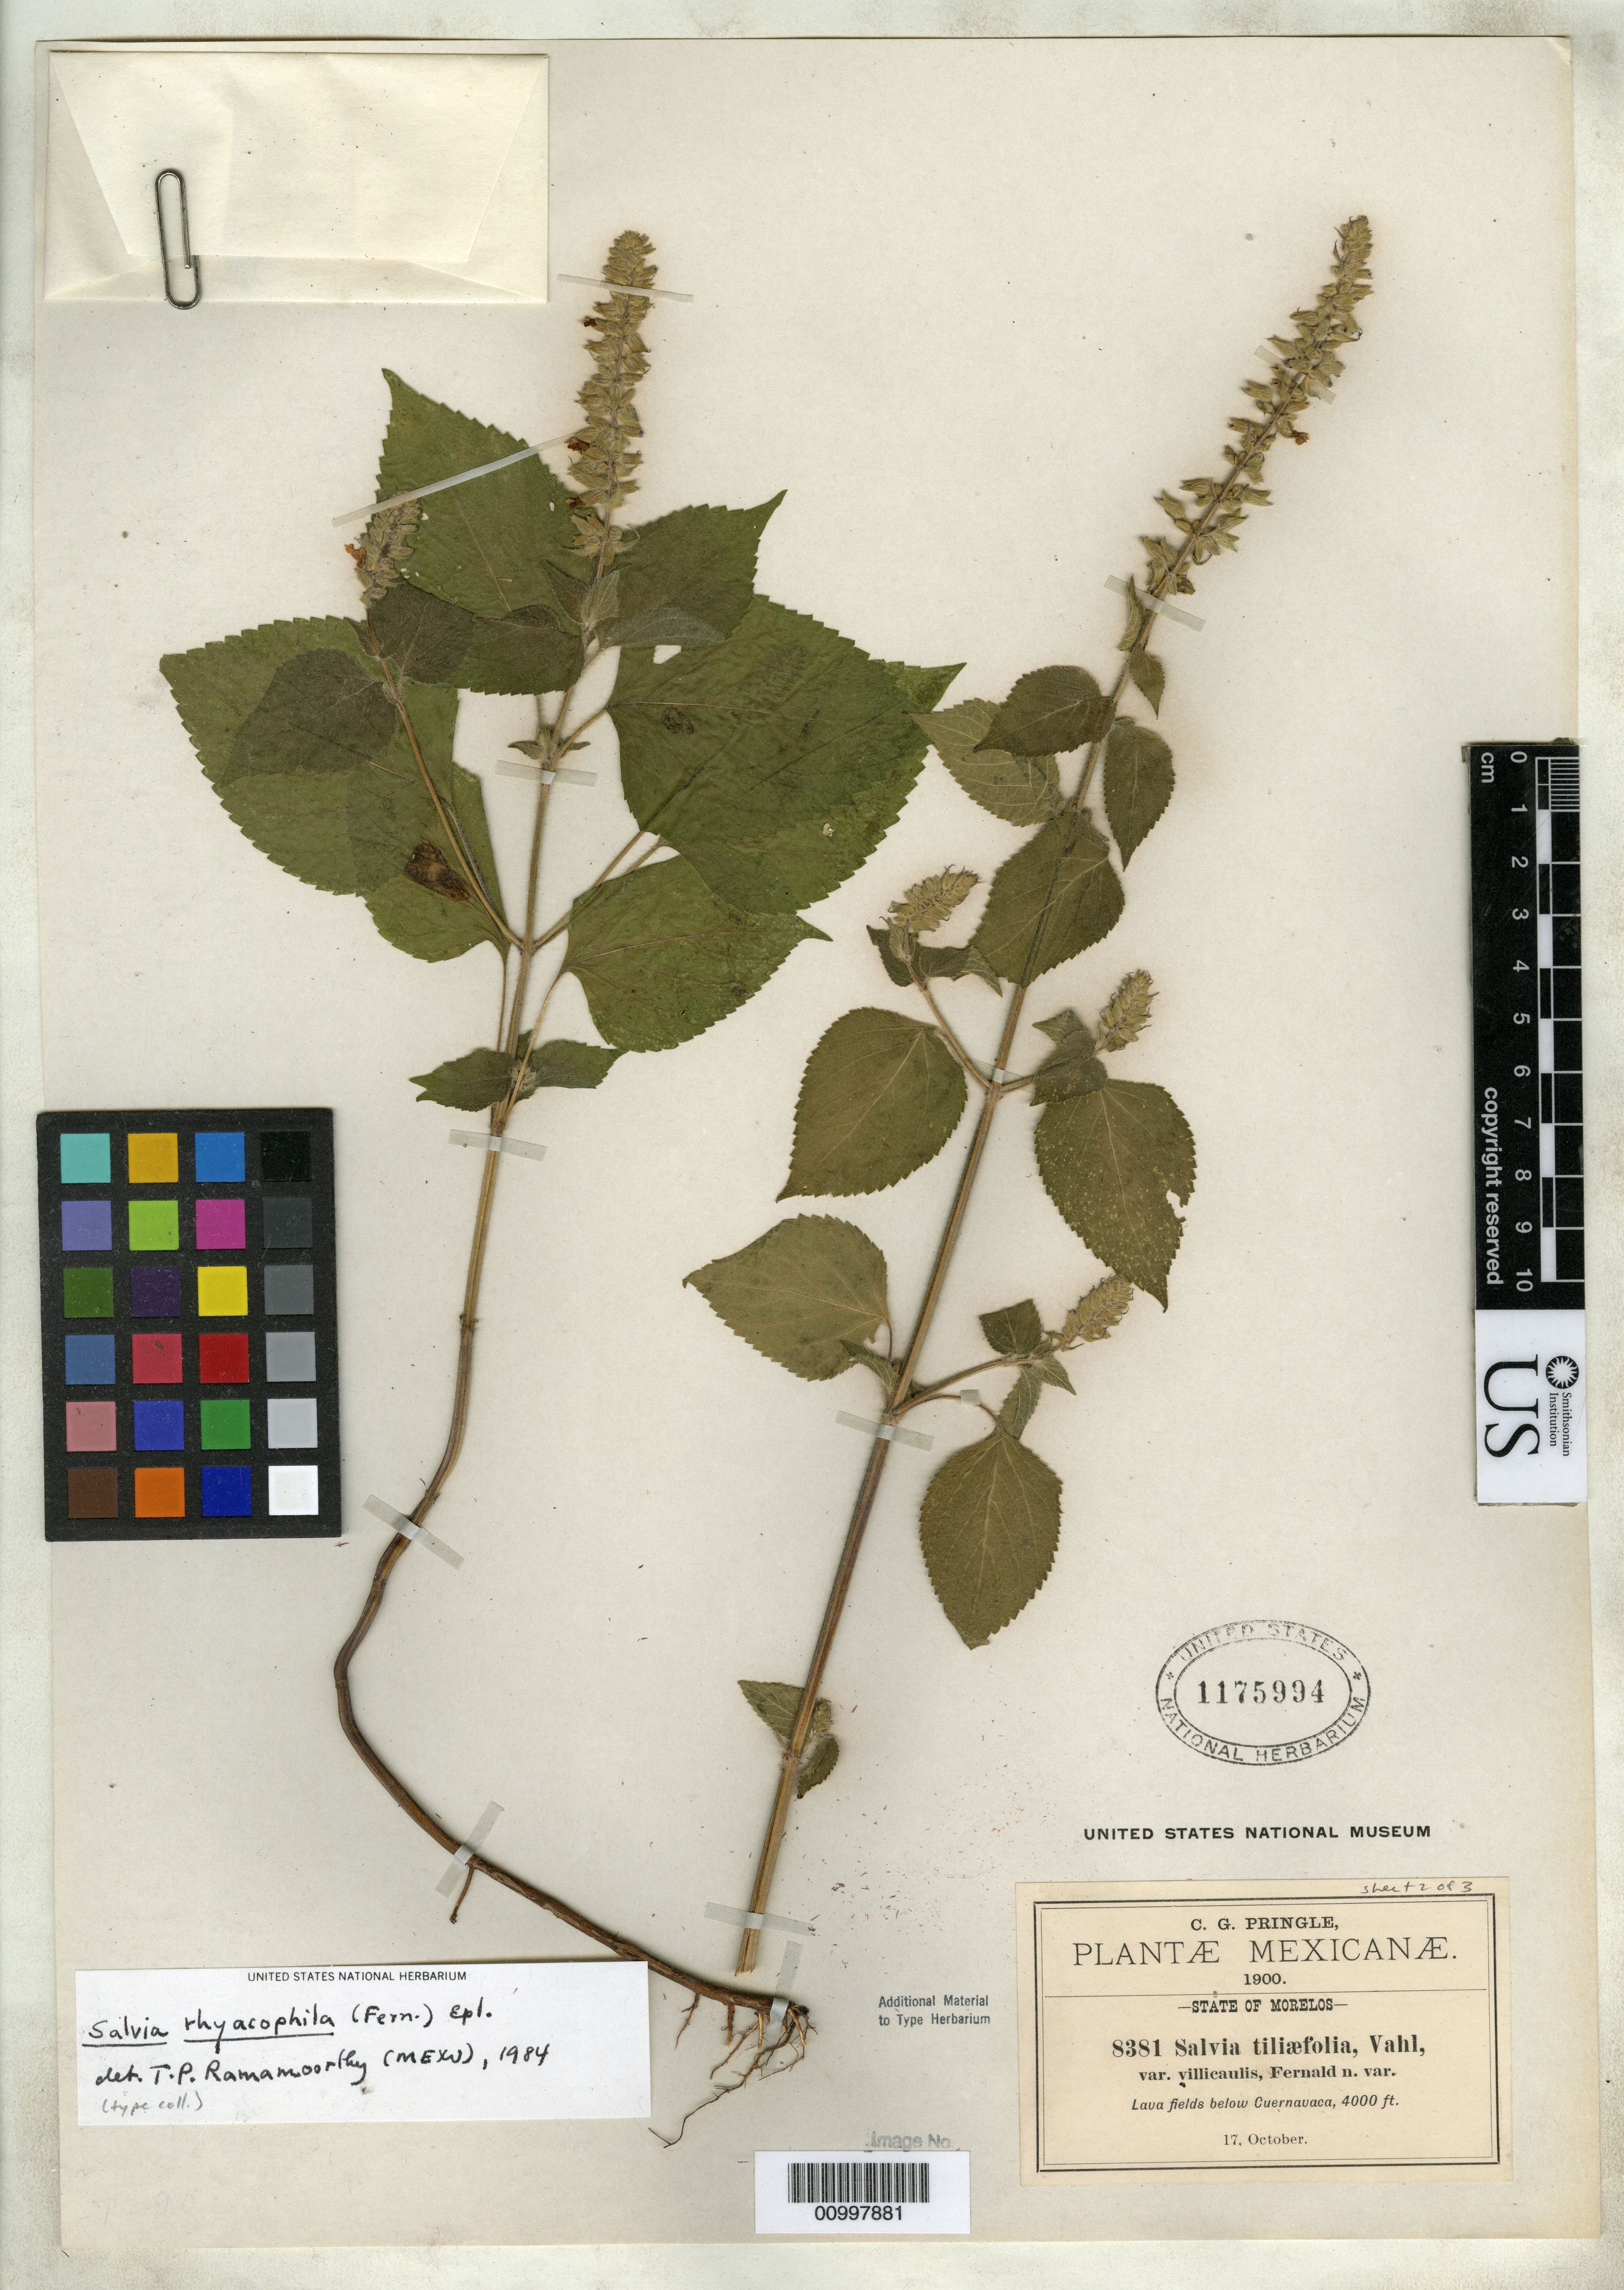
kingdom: Plantae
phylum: Tracheophyta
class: Magnoliopsida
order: Lamiales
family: Lamiaceae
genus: Salvia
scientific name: Salvia tiliifolia var. rhyacophila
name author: Fernald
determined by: Ramamoorthy, T. P.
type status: Isotype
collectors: C. G. Pringle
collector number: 8381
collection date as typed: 17 Oct 1900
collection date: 1900-10-17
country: Mexico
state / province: Morelos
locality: Lava fields below Cuernavaca.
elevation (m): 1219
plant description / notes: Originally labeled as "var. villicaulis, Fernald n. var." [apparently an ined. name, never published]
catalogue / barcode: US 1175994